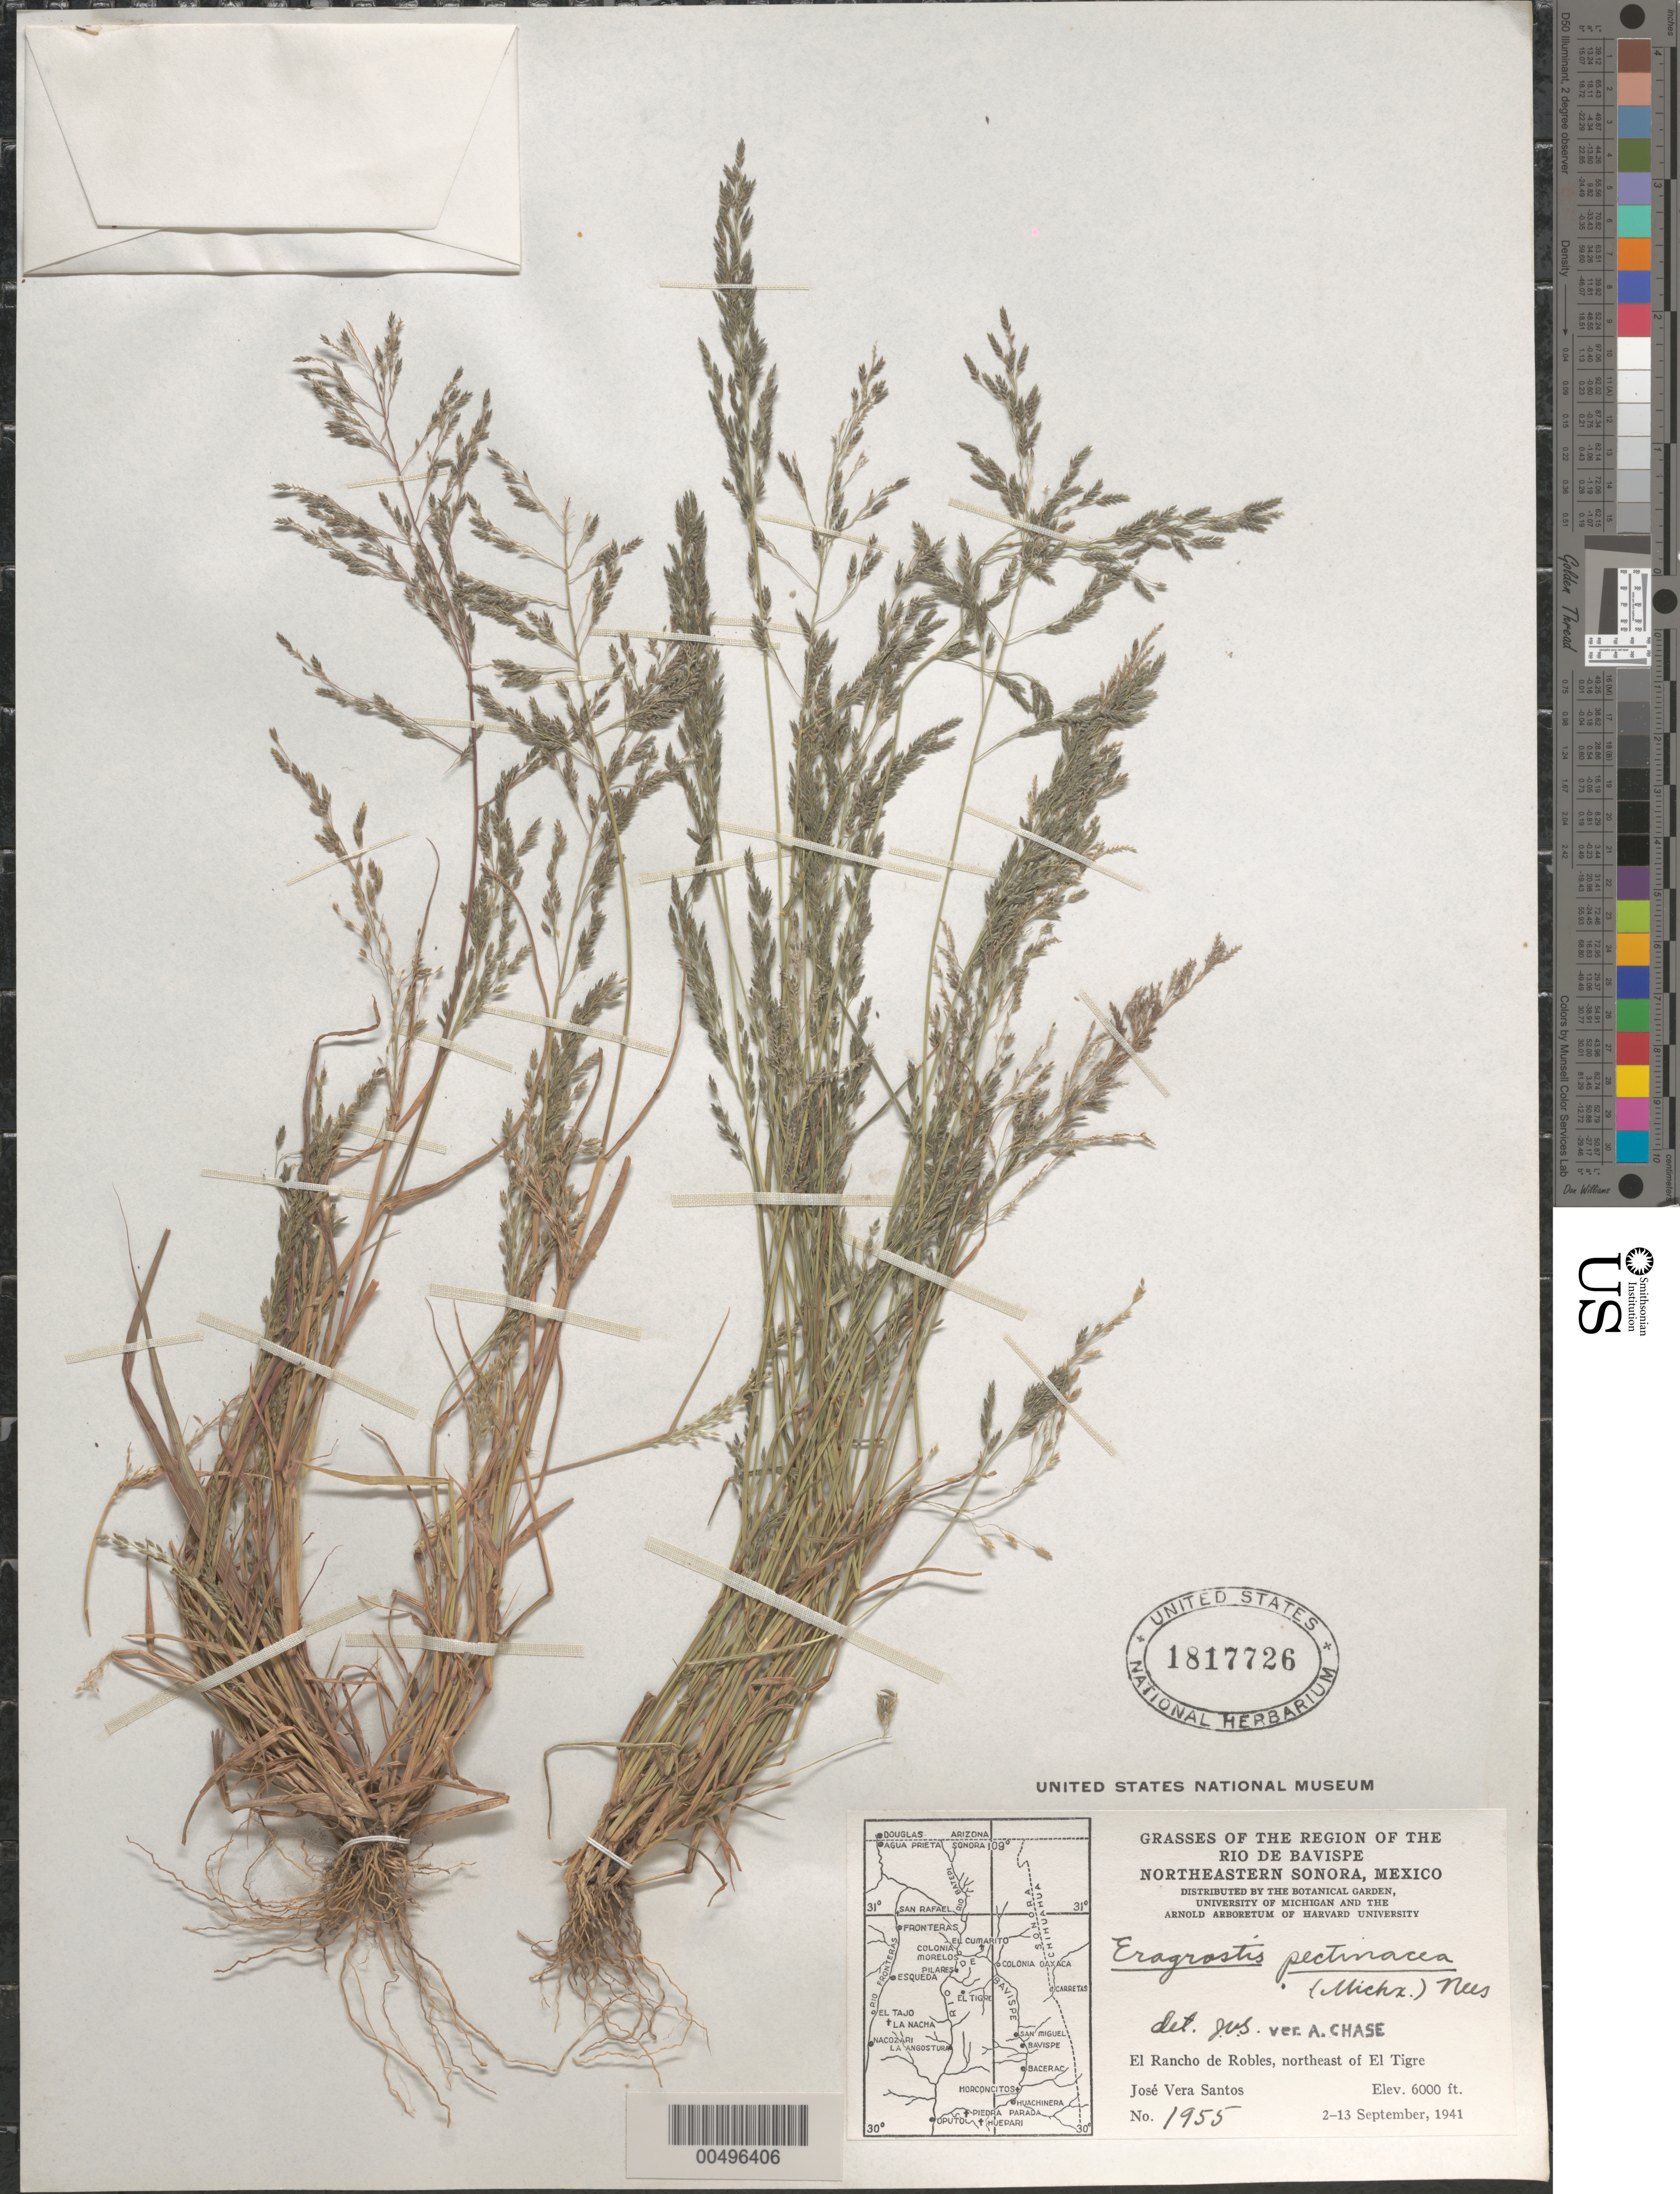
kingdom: Plantae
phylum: Tracheophyta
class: Liliopsida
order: Poales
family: Poaceae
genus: Eragrostis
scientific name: Eragrostis pectinacea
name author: (Michx.) Nees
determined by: Santos, J. V.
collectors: J. V. Santos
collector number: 1955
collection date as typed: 2 Sep 1941 to 13 Sep 1941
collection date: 1941-09-02/1941-09-13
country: Mexico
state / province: Sonora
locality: Region of the Rio de Bavispe, NE Sonora, El Rancho de Robles, NE of El Tigre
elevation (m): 1829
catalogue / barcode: US 1817726